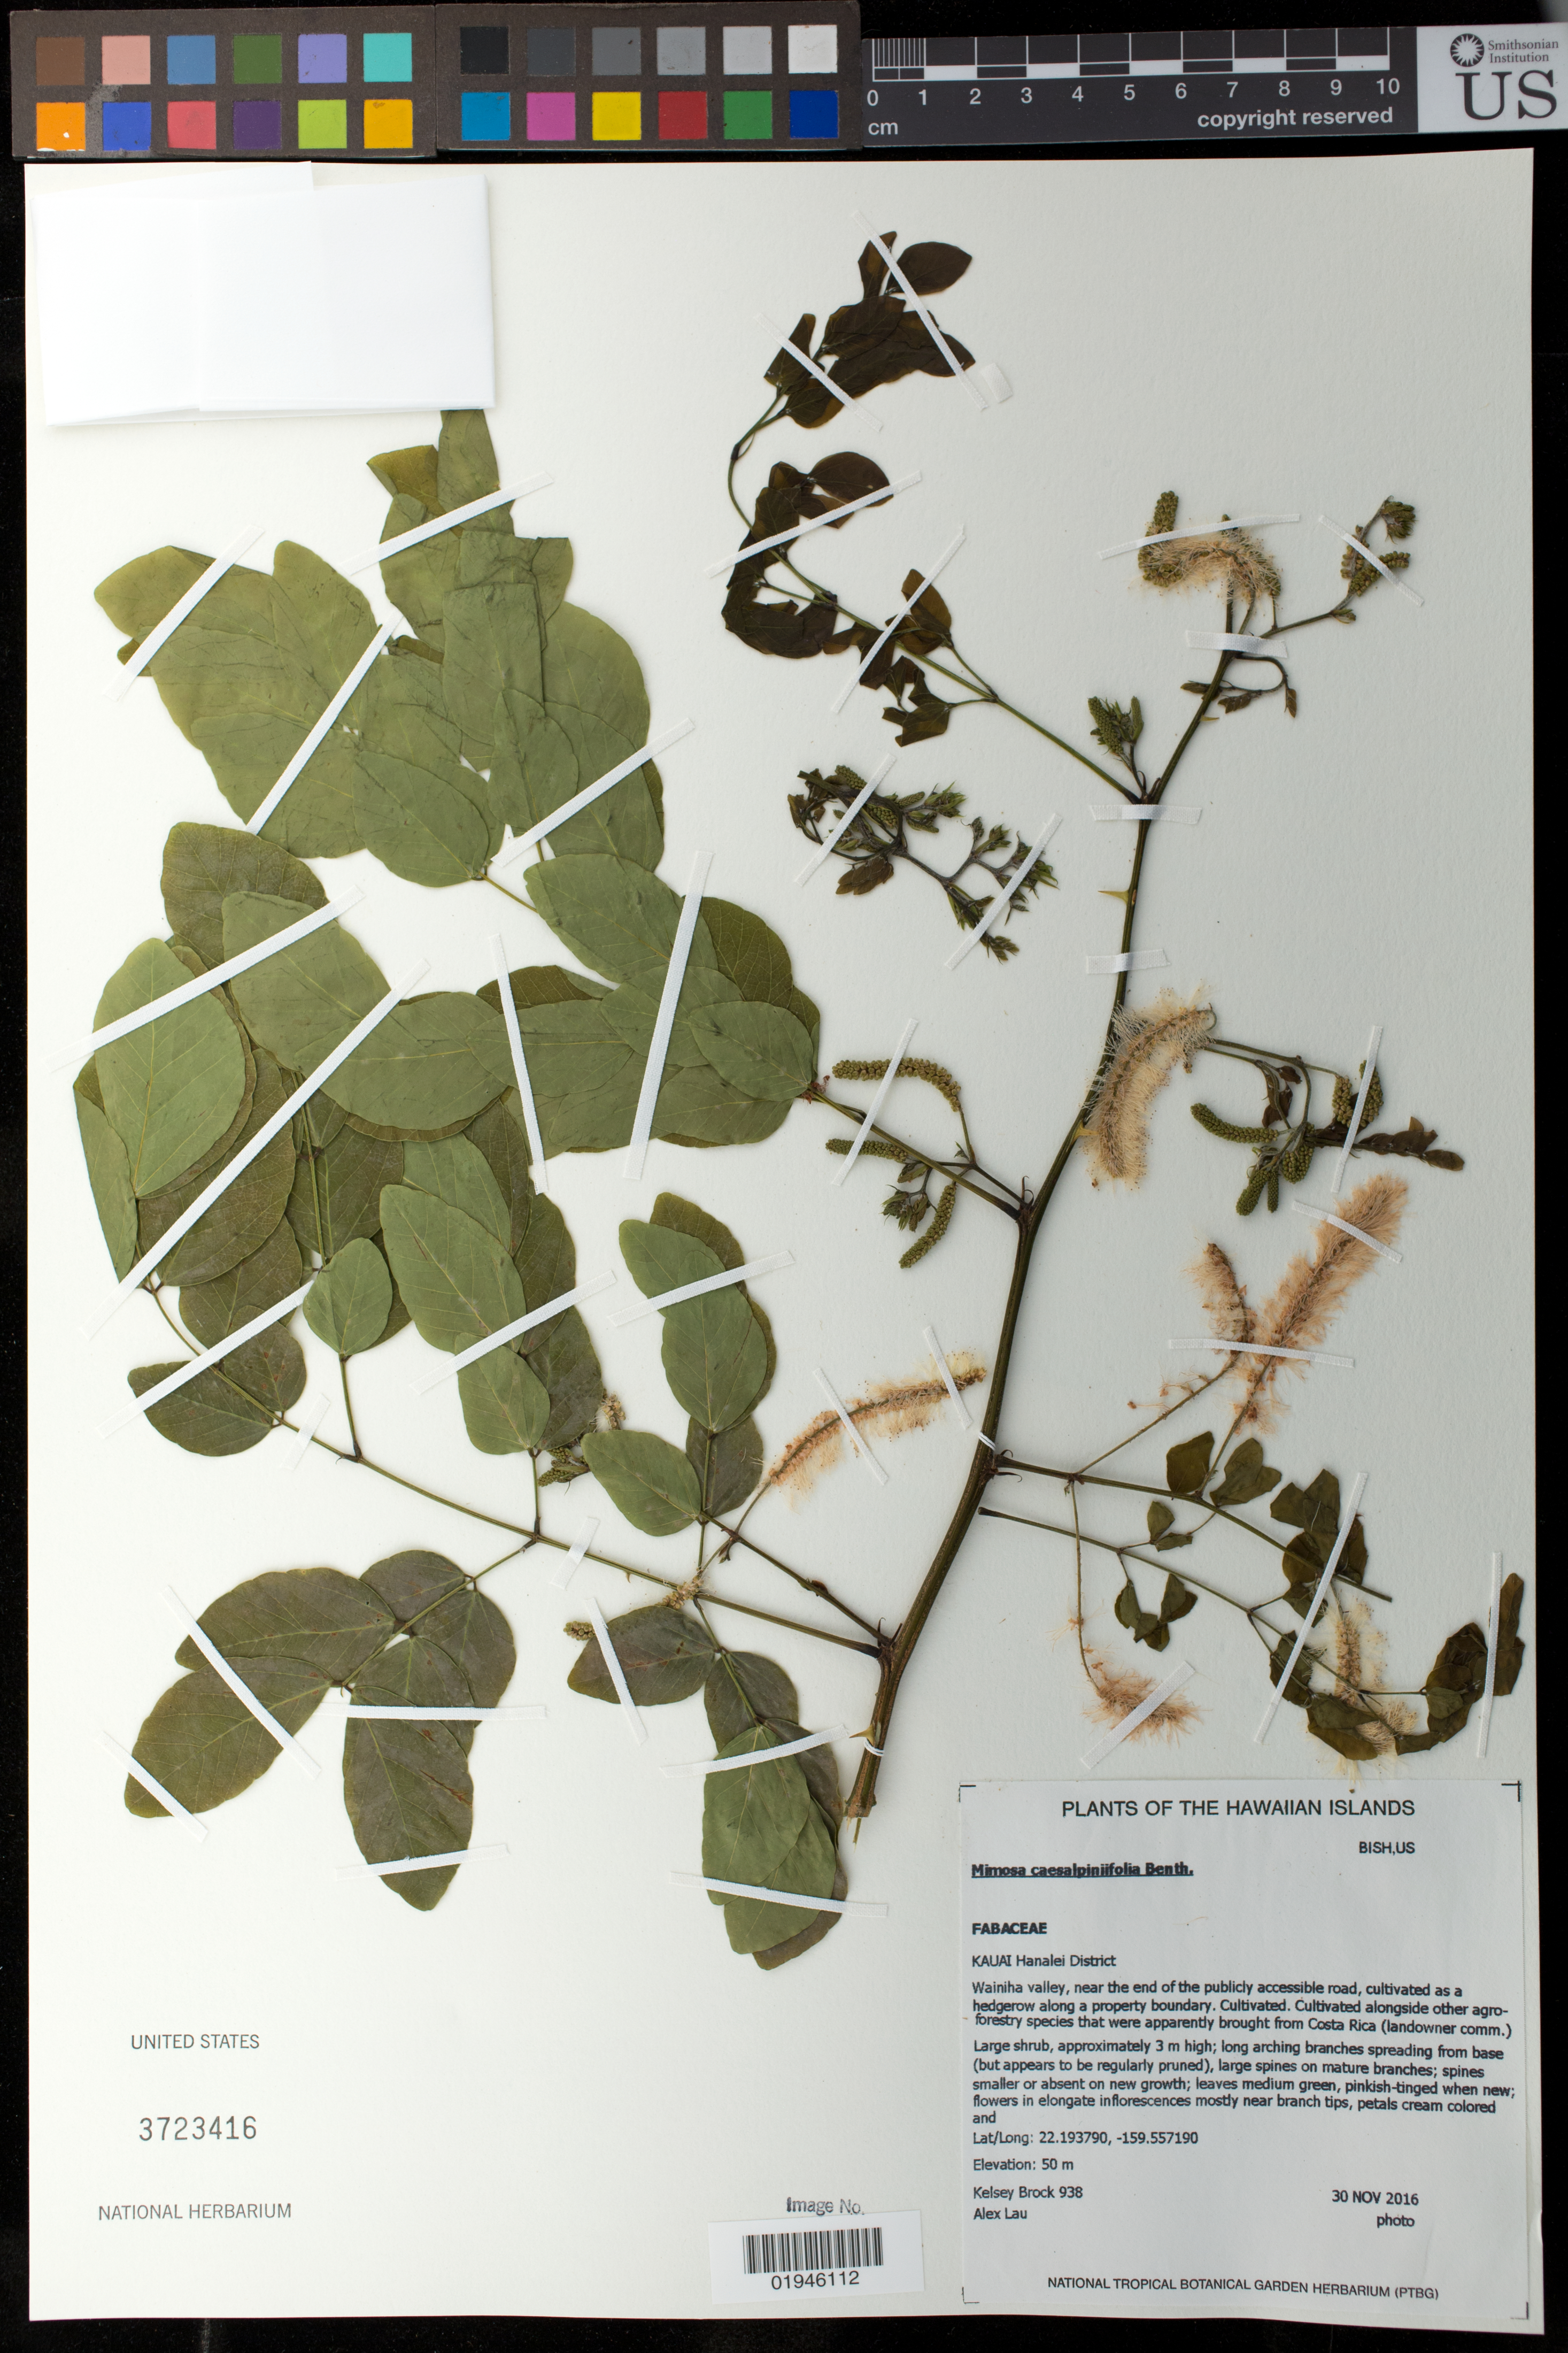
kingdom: Plantae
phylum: Tracheophyta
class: Magnoliopsida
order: Fabales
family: Fabaceae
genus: Mimosa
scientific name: Mimosa caesalpiniifolia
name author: Benth.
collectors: K. Brock & A. Lau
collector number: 938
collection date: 2016-11-30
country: United States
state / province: Hawaii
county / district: Kauai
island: Kaua'i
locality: Hanalei District, Wainiha Valley, near the end of the publicly accessible road.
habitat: Hedgerow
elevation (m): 50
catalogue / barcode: US 3723416